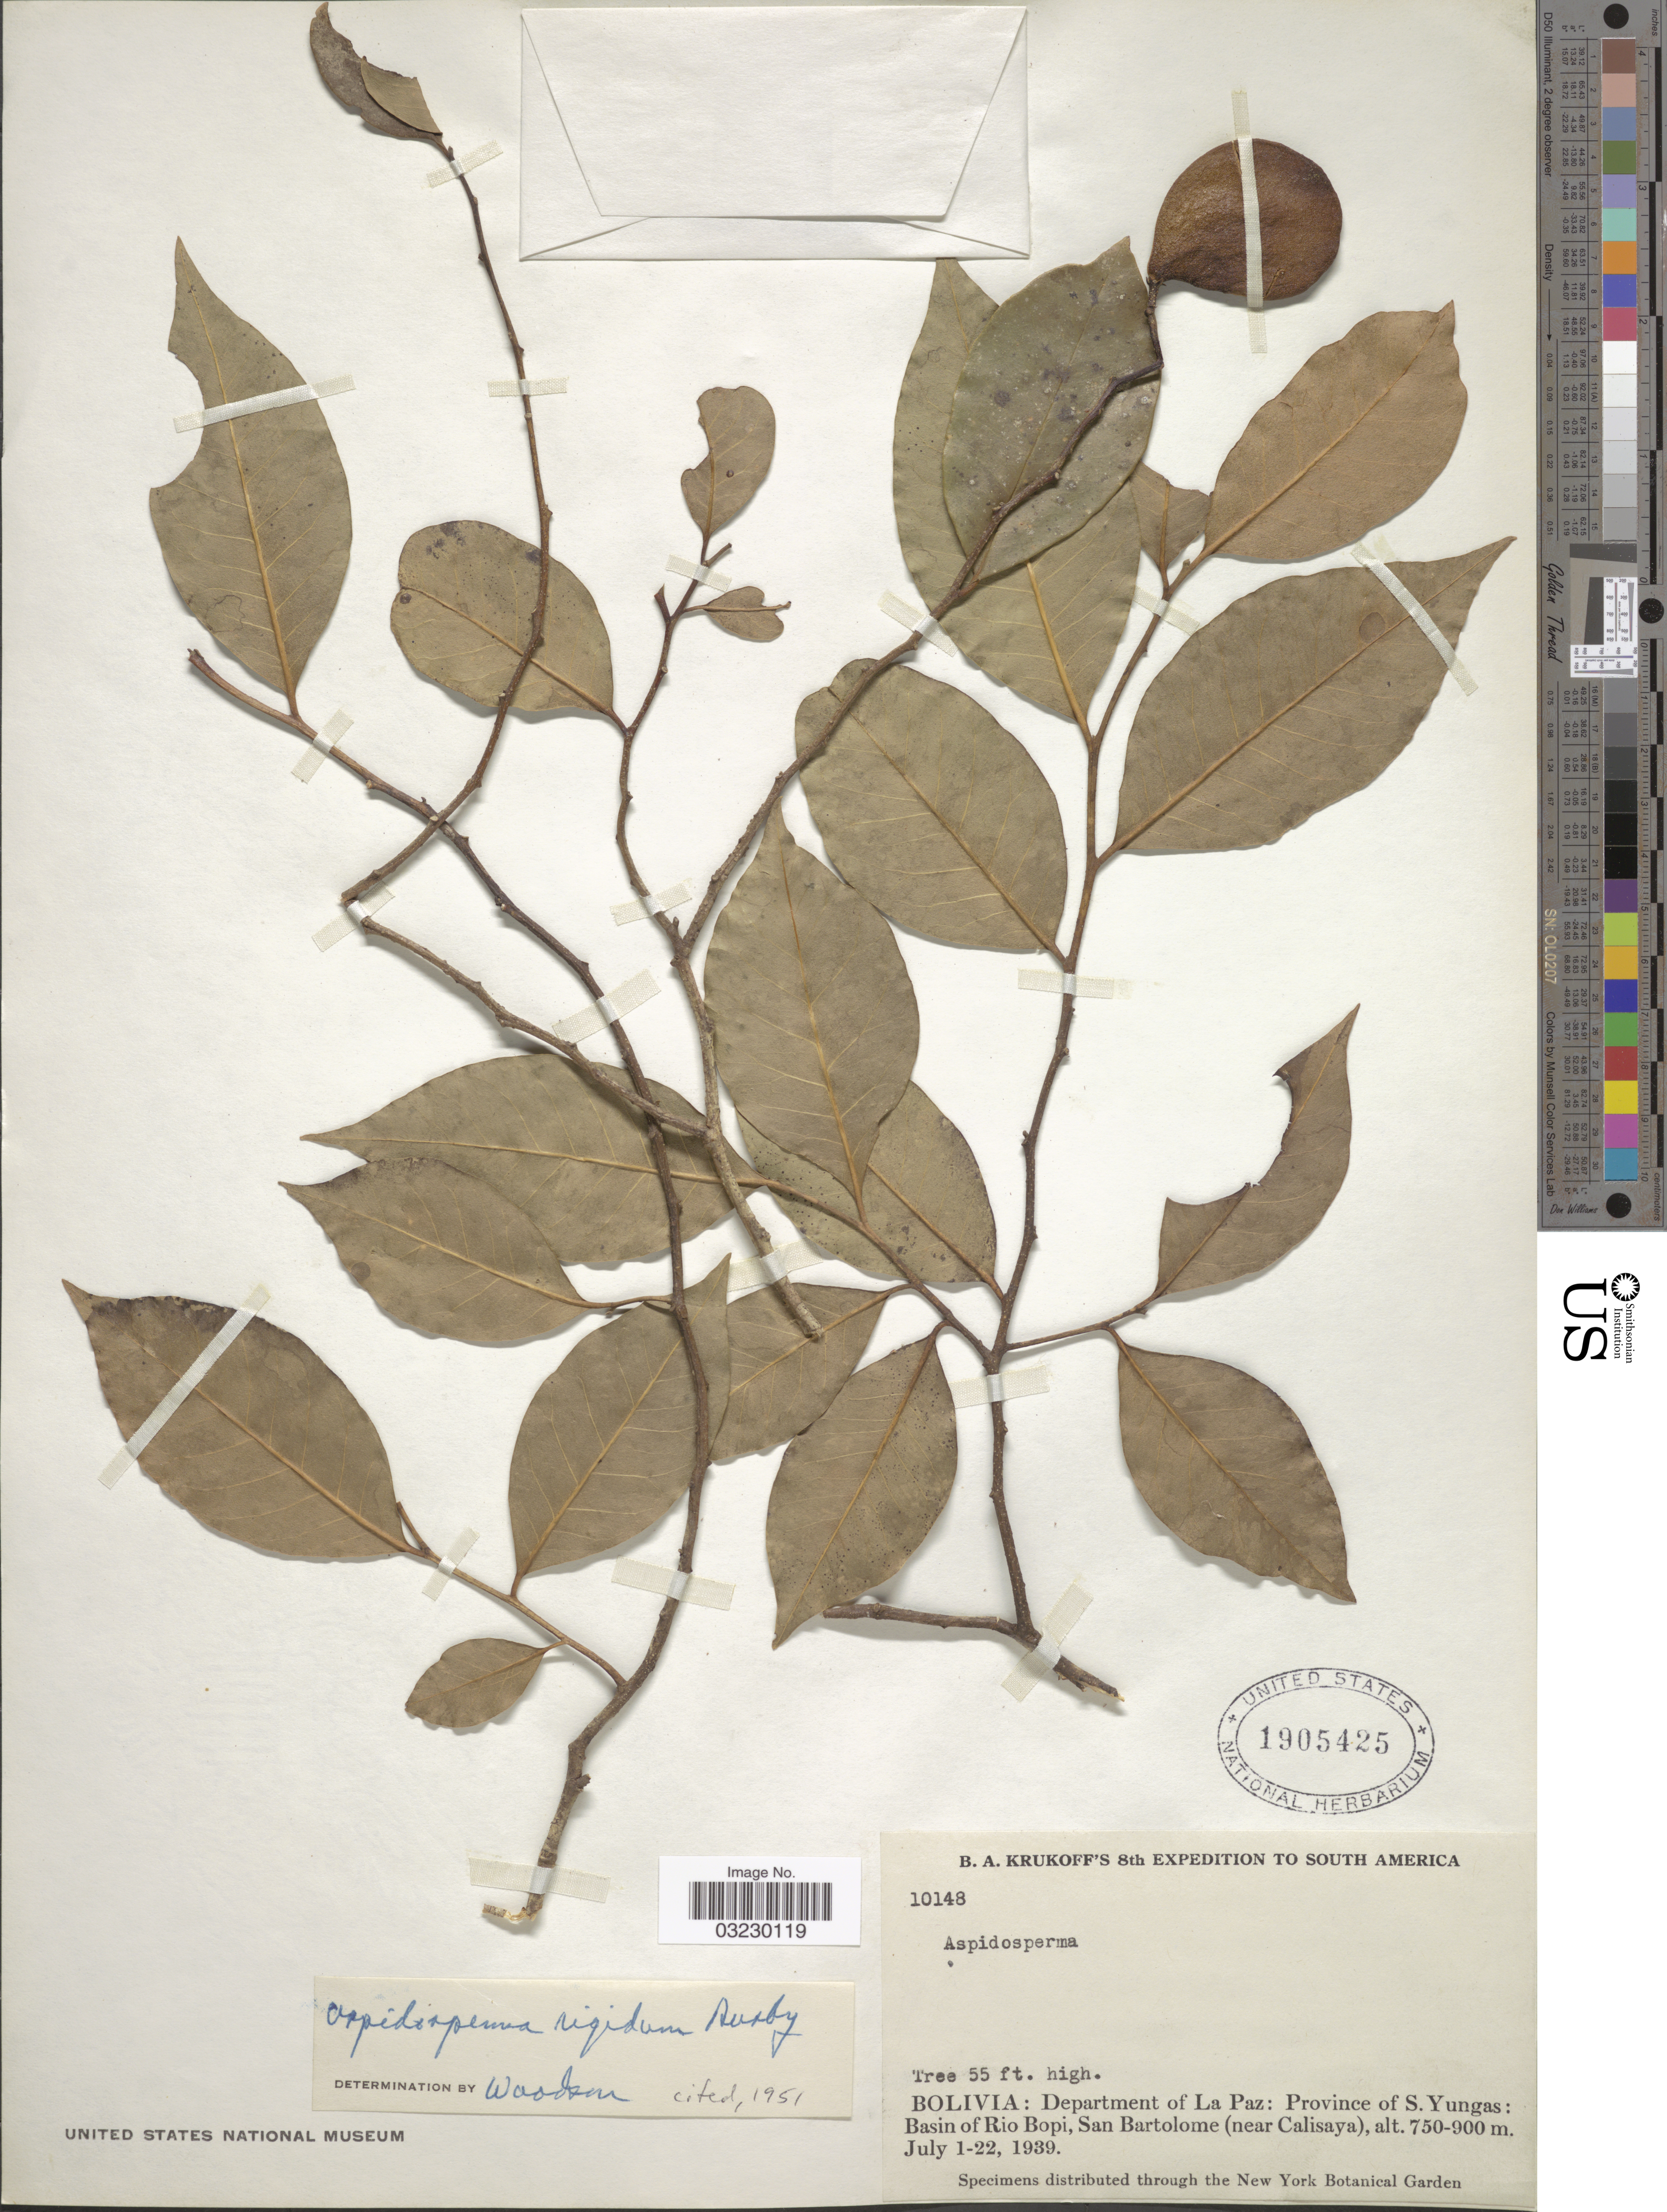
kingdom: Plantae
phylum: Tracheophyta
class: Magnoliopsida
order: Gentianales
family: Apocynaceae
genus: Aspidosperma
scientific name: Aspidosperma rigidum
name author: Rusby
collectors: B. A. Krukoff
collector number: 10148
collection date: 1939-07-01/1939-07-22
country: Bolivia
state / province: La Paz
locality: Department of La Paz: Province of S. Yungas: Basin of Rio Bopi, San Bartolome (near Calisaya).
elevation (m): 750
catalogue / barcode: US 1905425